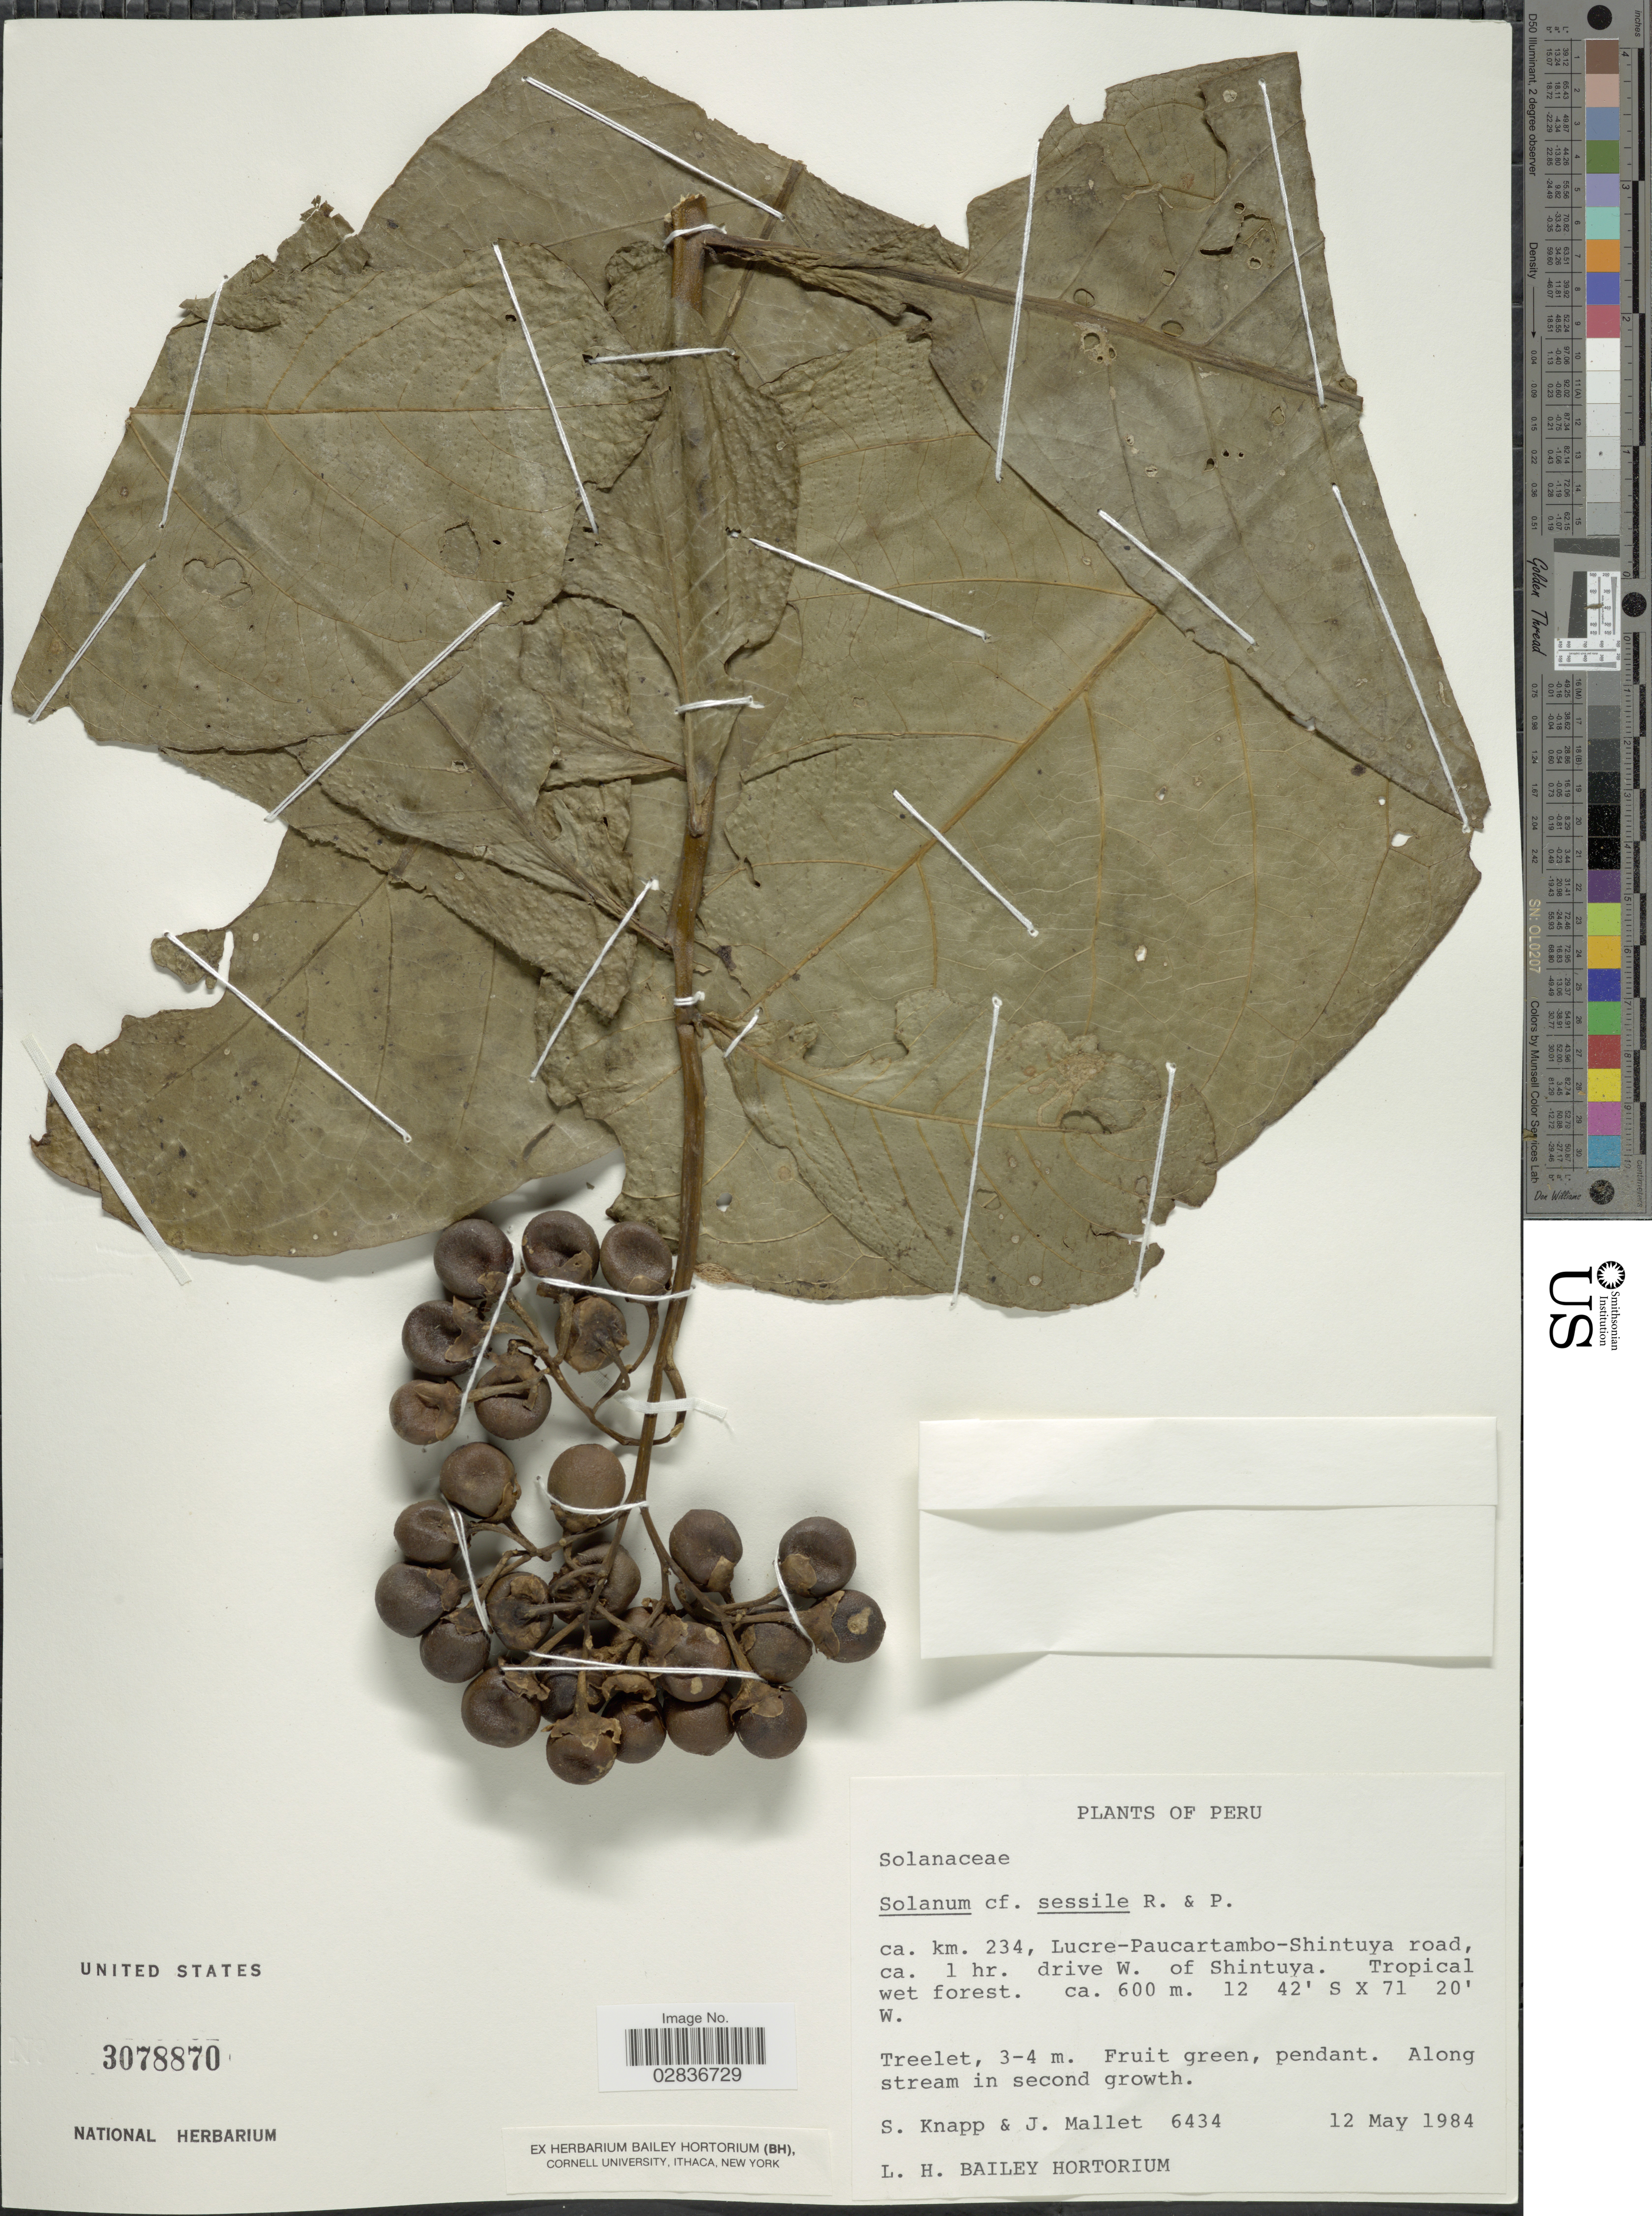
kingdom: Plantae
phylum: Tracheophyta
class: Magnoliopsida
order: Solanales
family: Solanaceae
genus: Solanum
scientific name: Solanum sessile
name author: Ruiz & Pav.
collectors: S. Knapp & J. Mallet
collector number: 6434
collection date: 1984-05-12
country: Peru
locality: Ca. km. 234, Lucre-Paucartambo-Shintuya road, ca. 1 hr. drive W. of Shintuya.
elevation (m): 600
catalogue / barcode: US 3078870